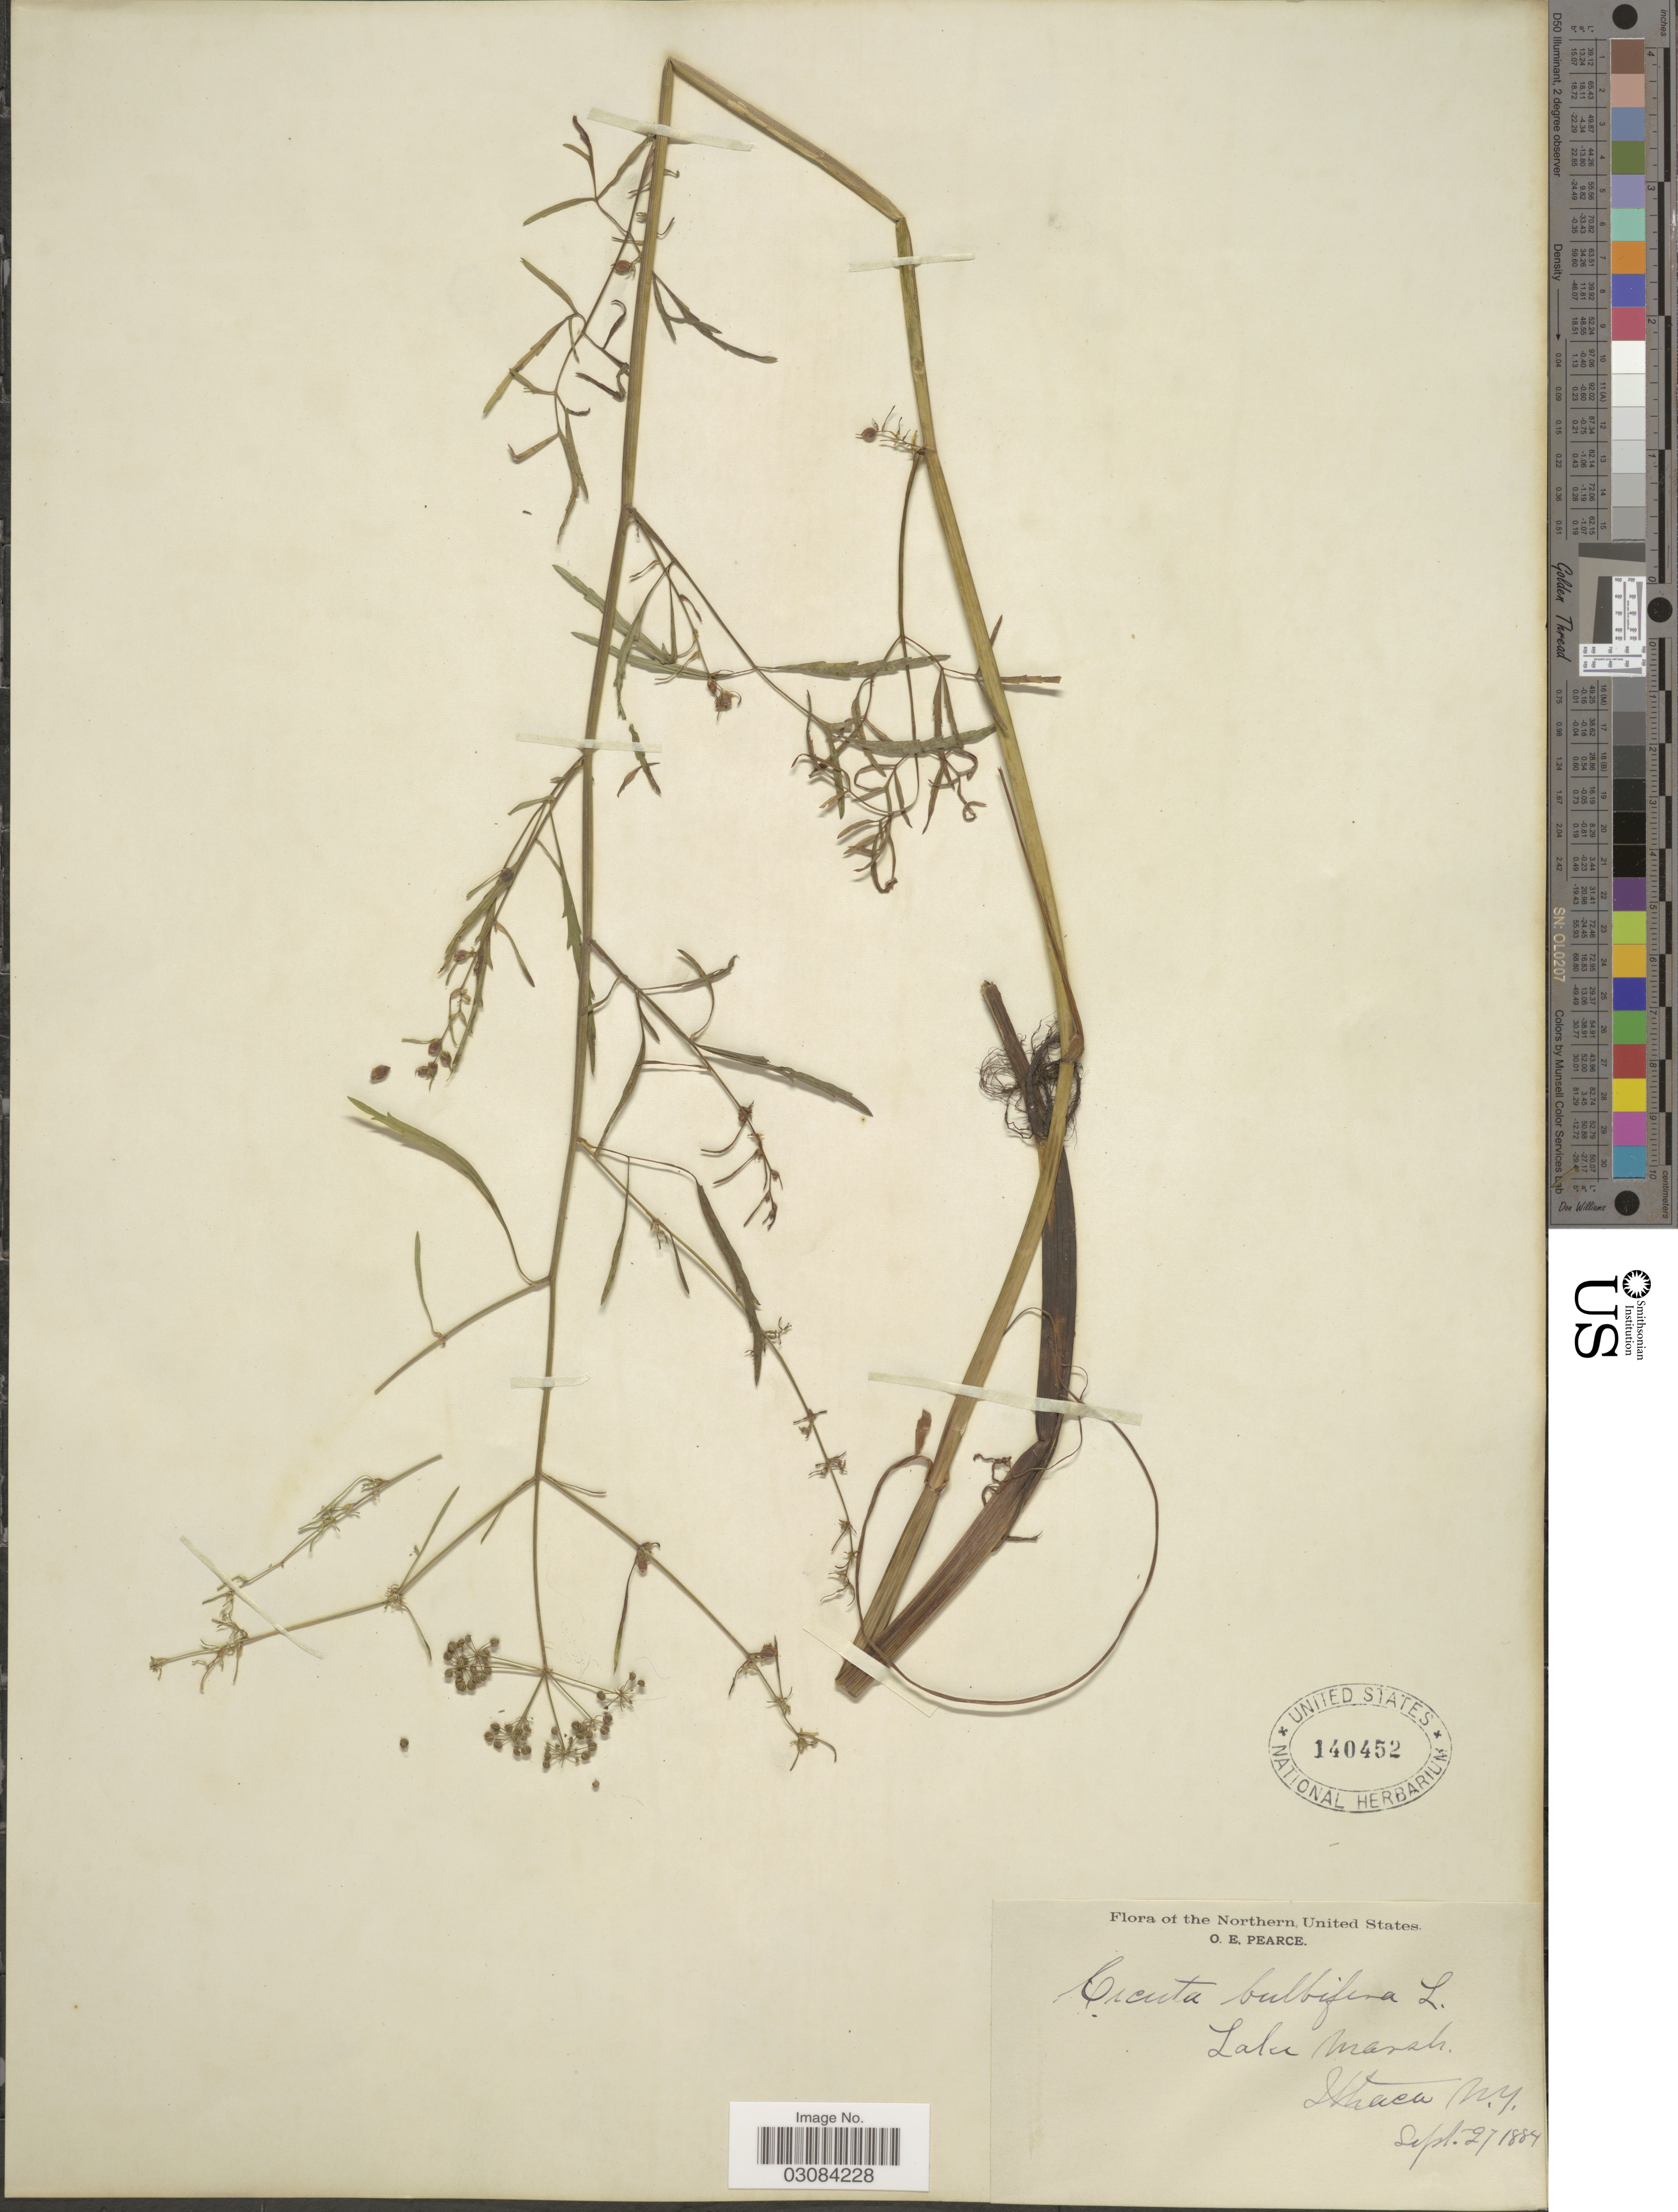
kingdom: Plantae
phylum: Tracheophyta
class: Magnoliopsida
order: Apiales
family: Apiaceae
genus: Cicuta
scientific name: Cicuta bulbifera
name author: L.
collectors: O. E. Pearce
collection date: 1884-09-27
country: United States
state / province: New York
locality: Lake Marsh. Ithaca.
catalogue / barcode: US 140452